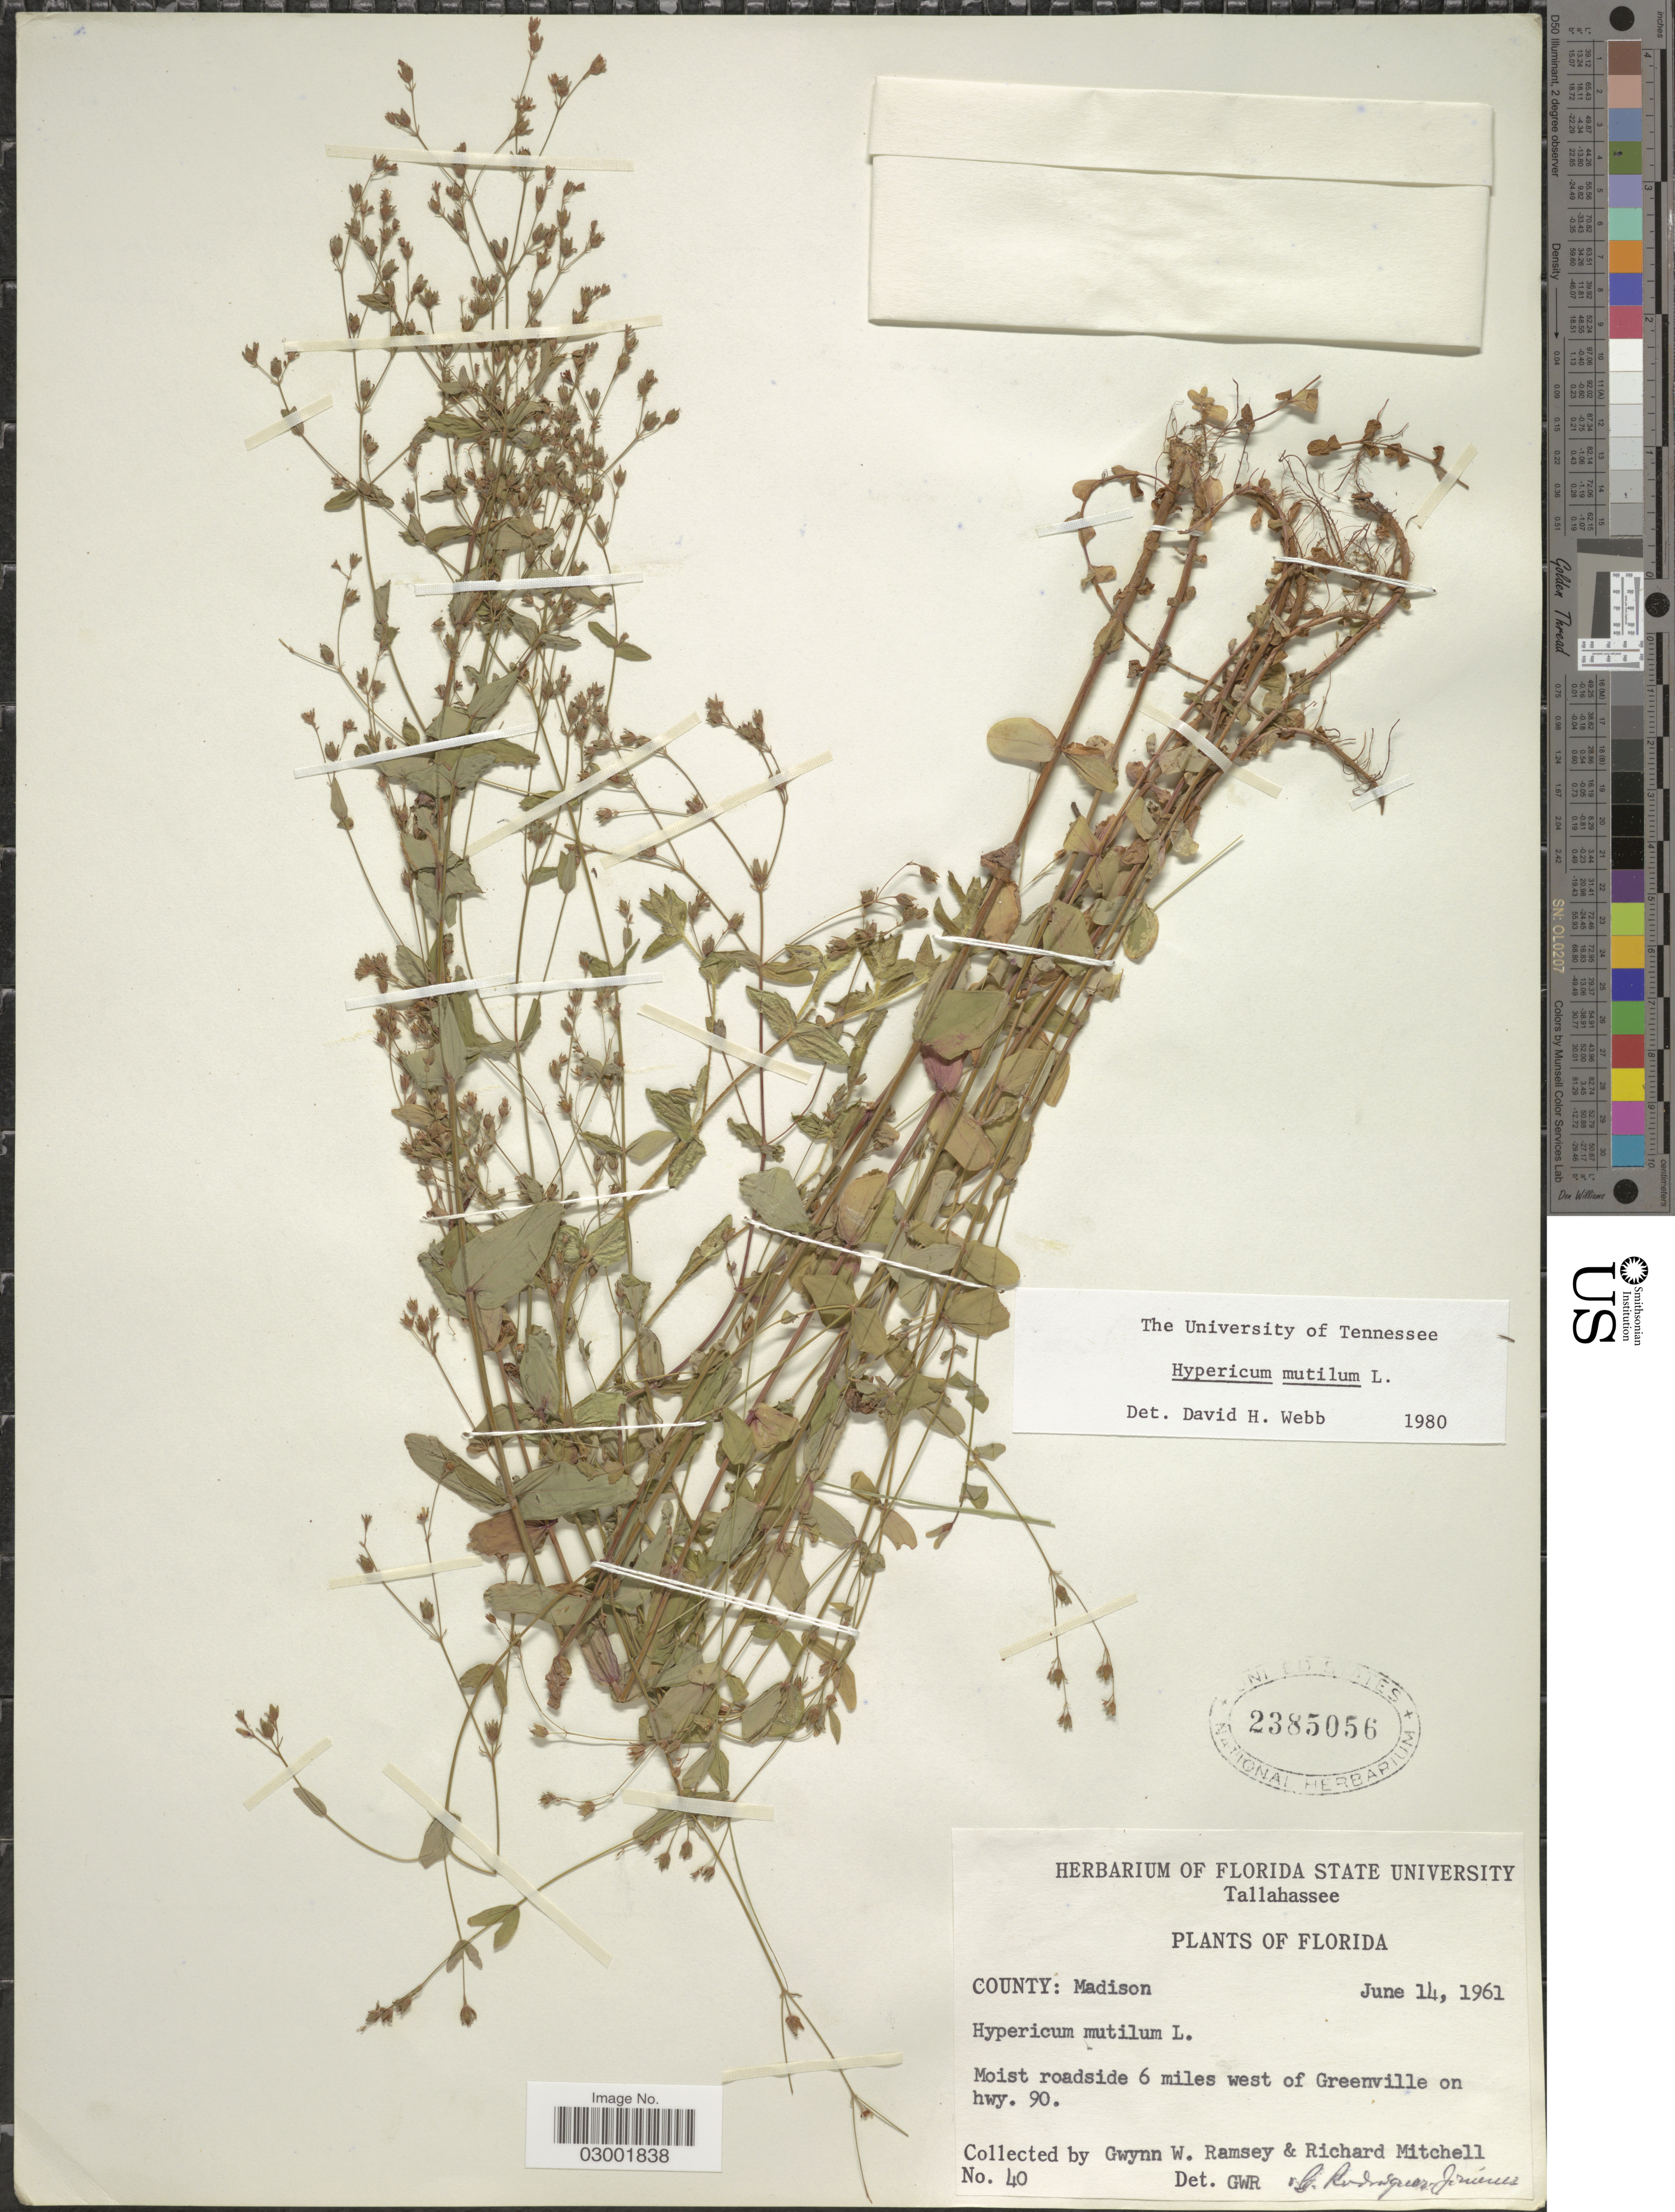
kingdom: Plantae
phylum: Tracheophyta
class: Magnoliopsida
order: Malpighiales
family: Hypericaceae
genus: Hypericum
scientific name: Hypericum mutilum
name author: L.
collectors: G. Ramsey & R. S. Mitchell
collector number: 40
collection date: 1961-06-14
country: United States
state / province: Florida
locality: County: Madison, Moist roadside 6 miles west of Greenville on hwy. 90.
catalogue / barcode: US 2385056